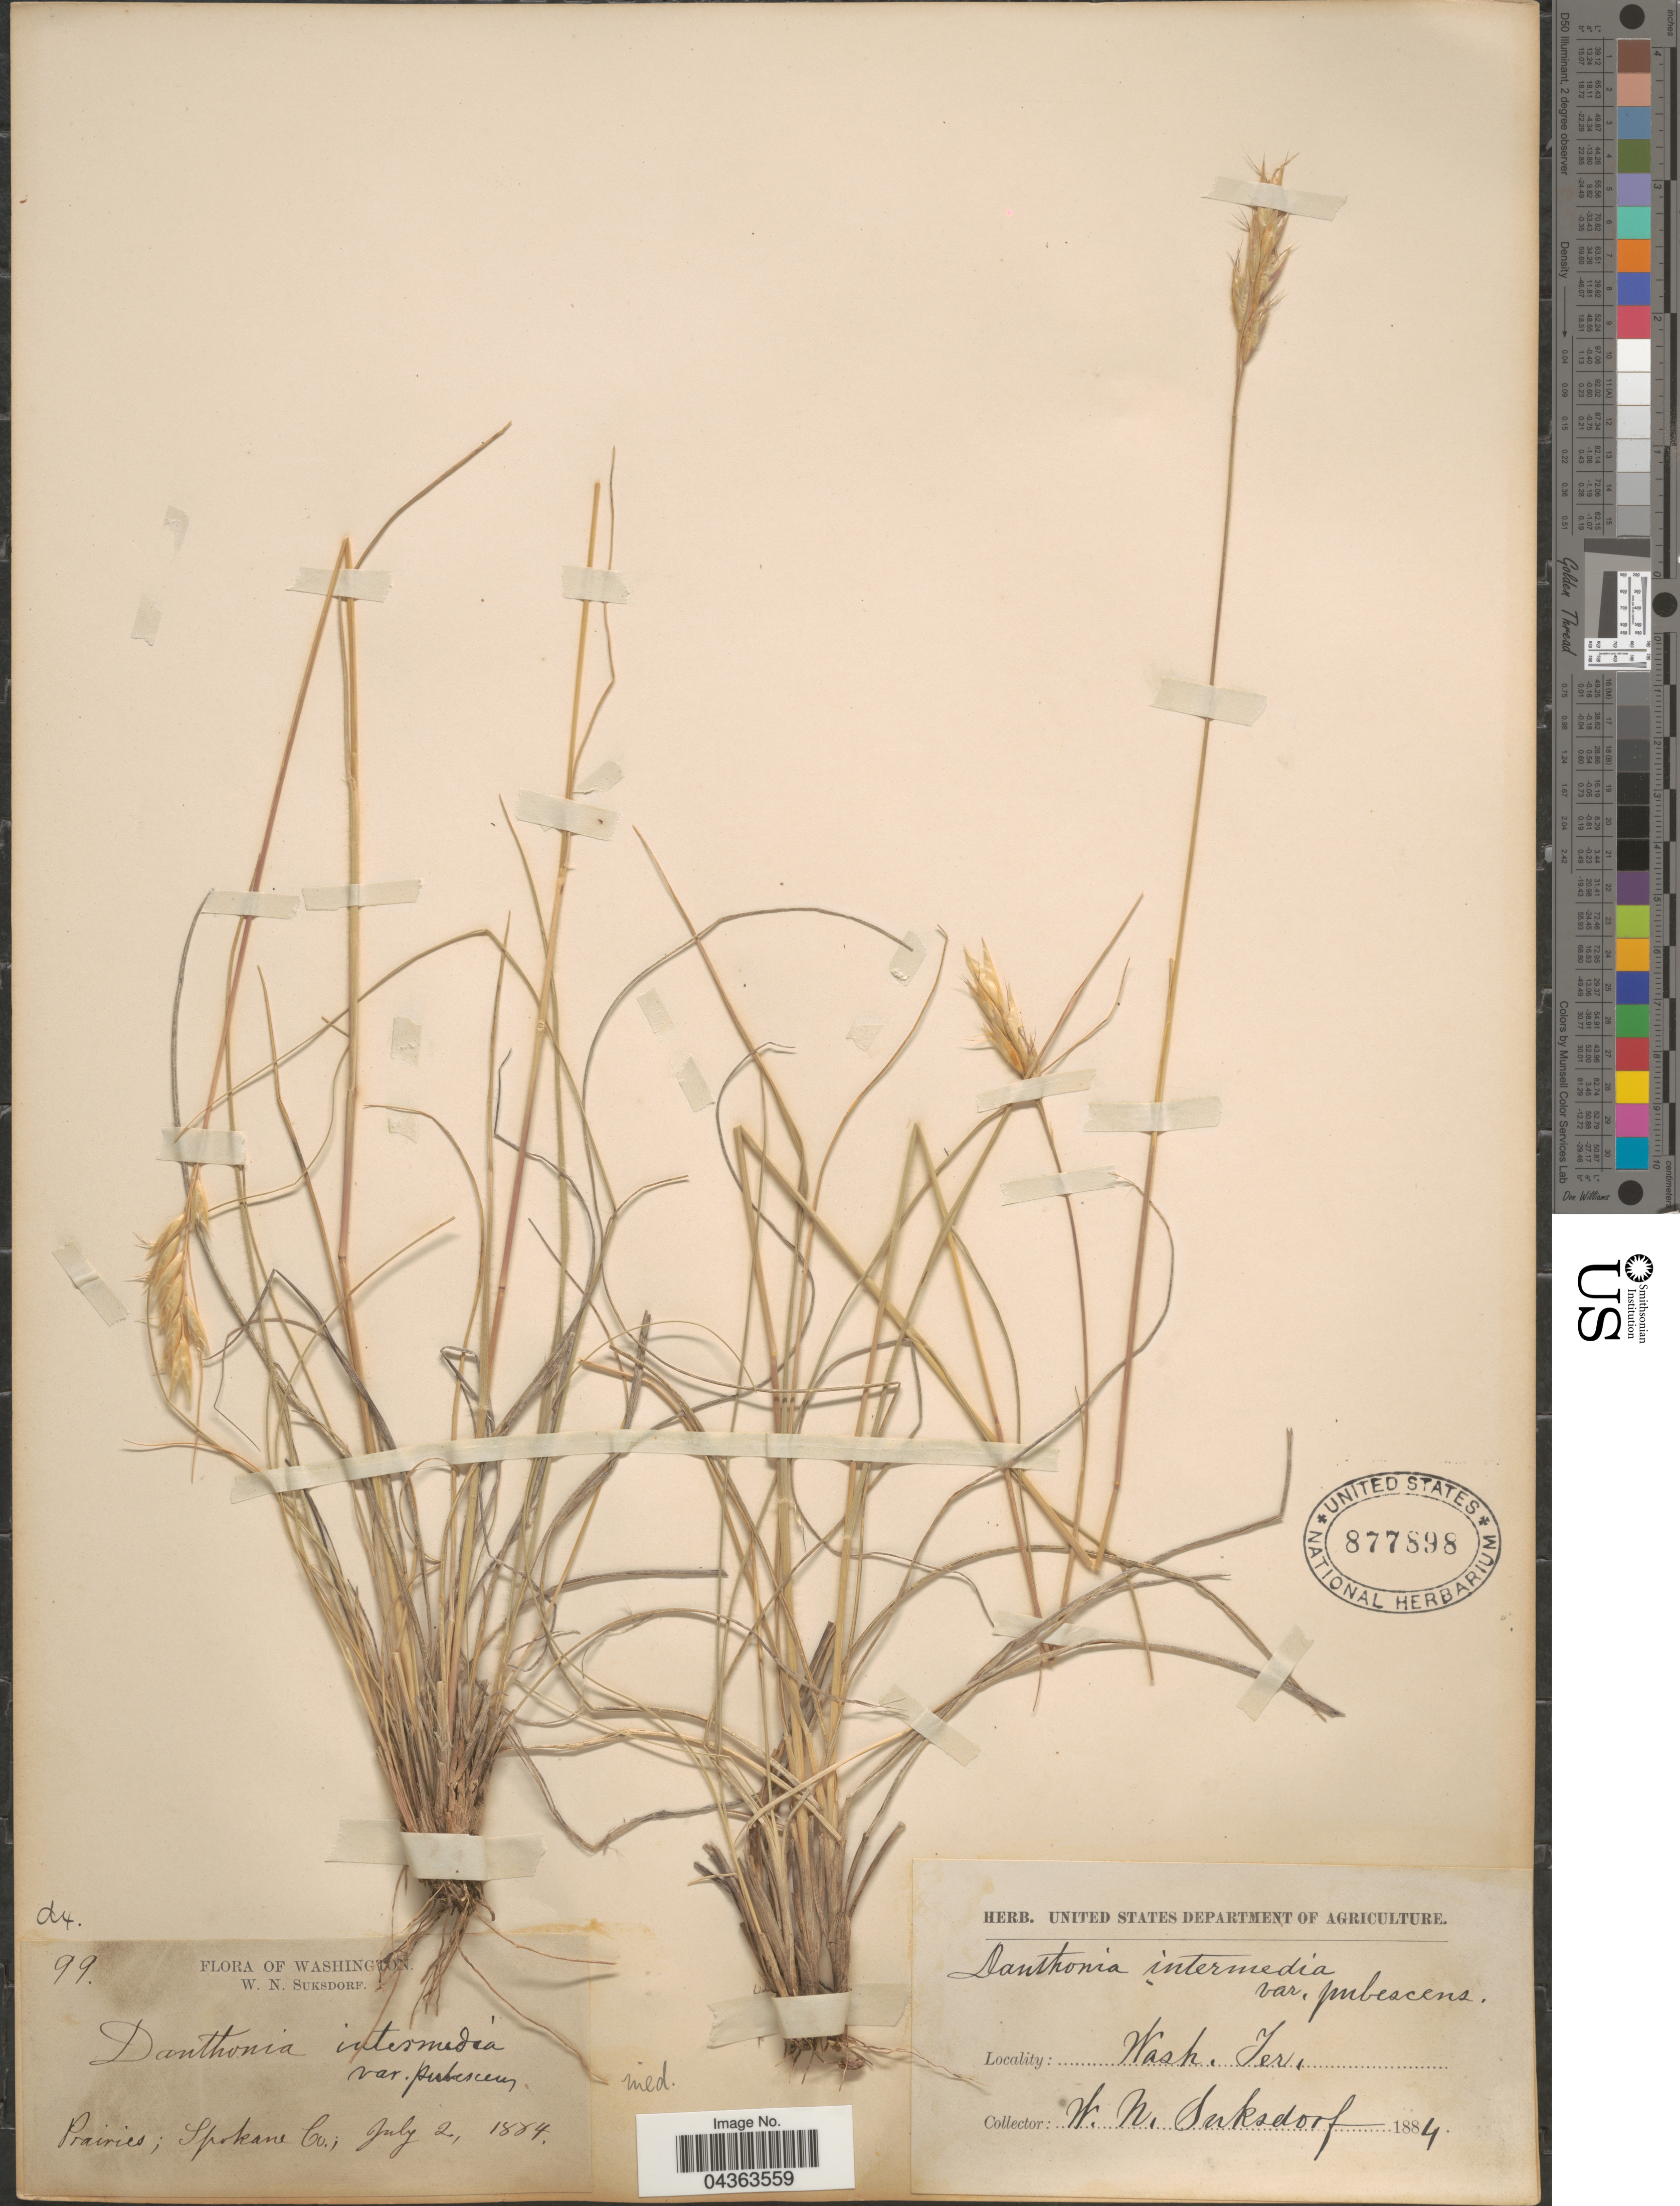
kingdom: Plantae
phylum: Tracheophyta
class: Liliopsida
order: Poales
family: Poaceae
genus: Danthonia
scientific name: Danthonia intermedia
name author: Vasey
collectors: W. N. Suksdorf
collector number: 99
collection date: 1884-07-02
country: United States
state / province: Washington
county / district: Spokane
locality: Wash. Ter. Prairies; Spokane Co.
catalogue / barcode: US 877898